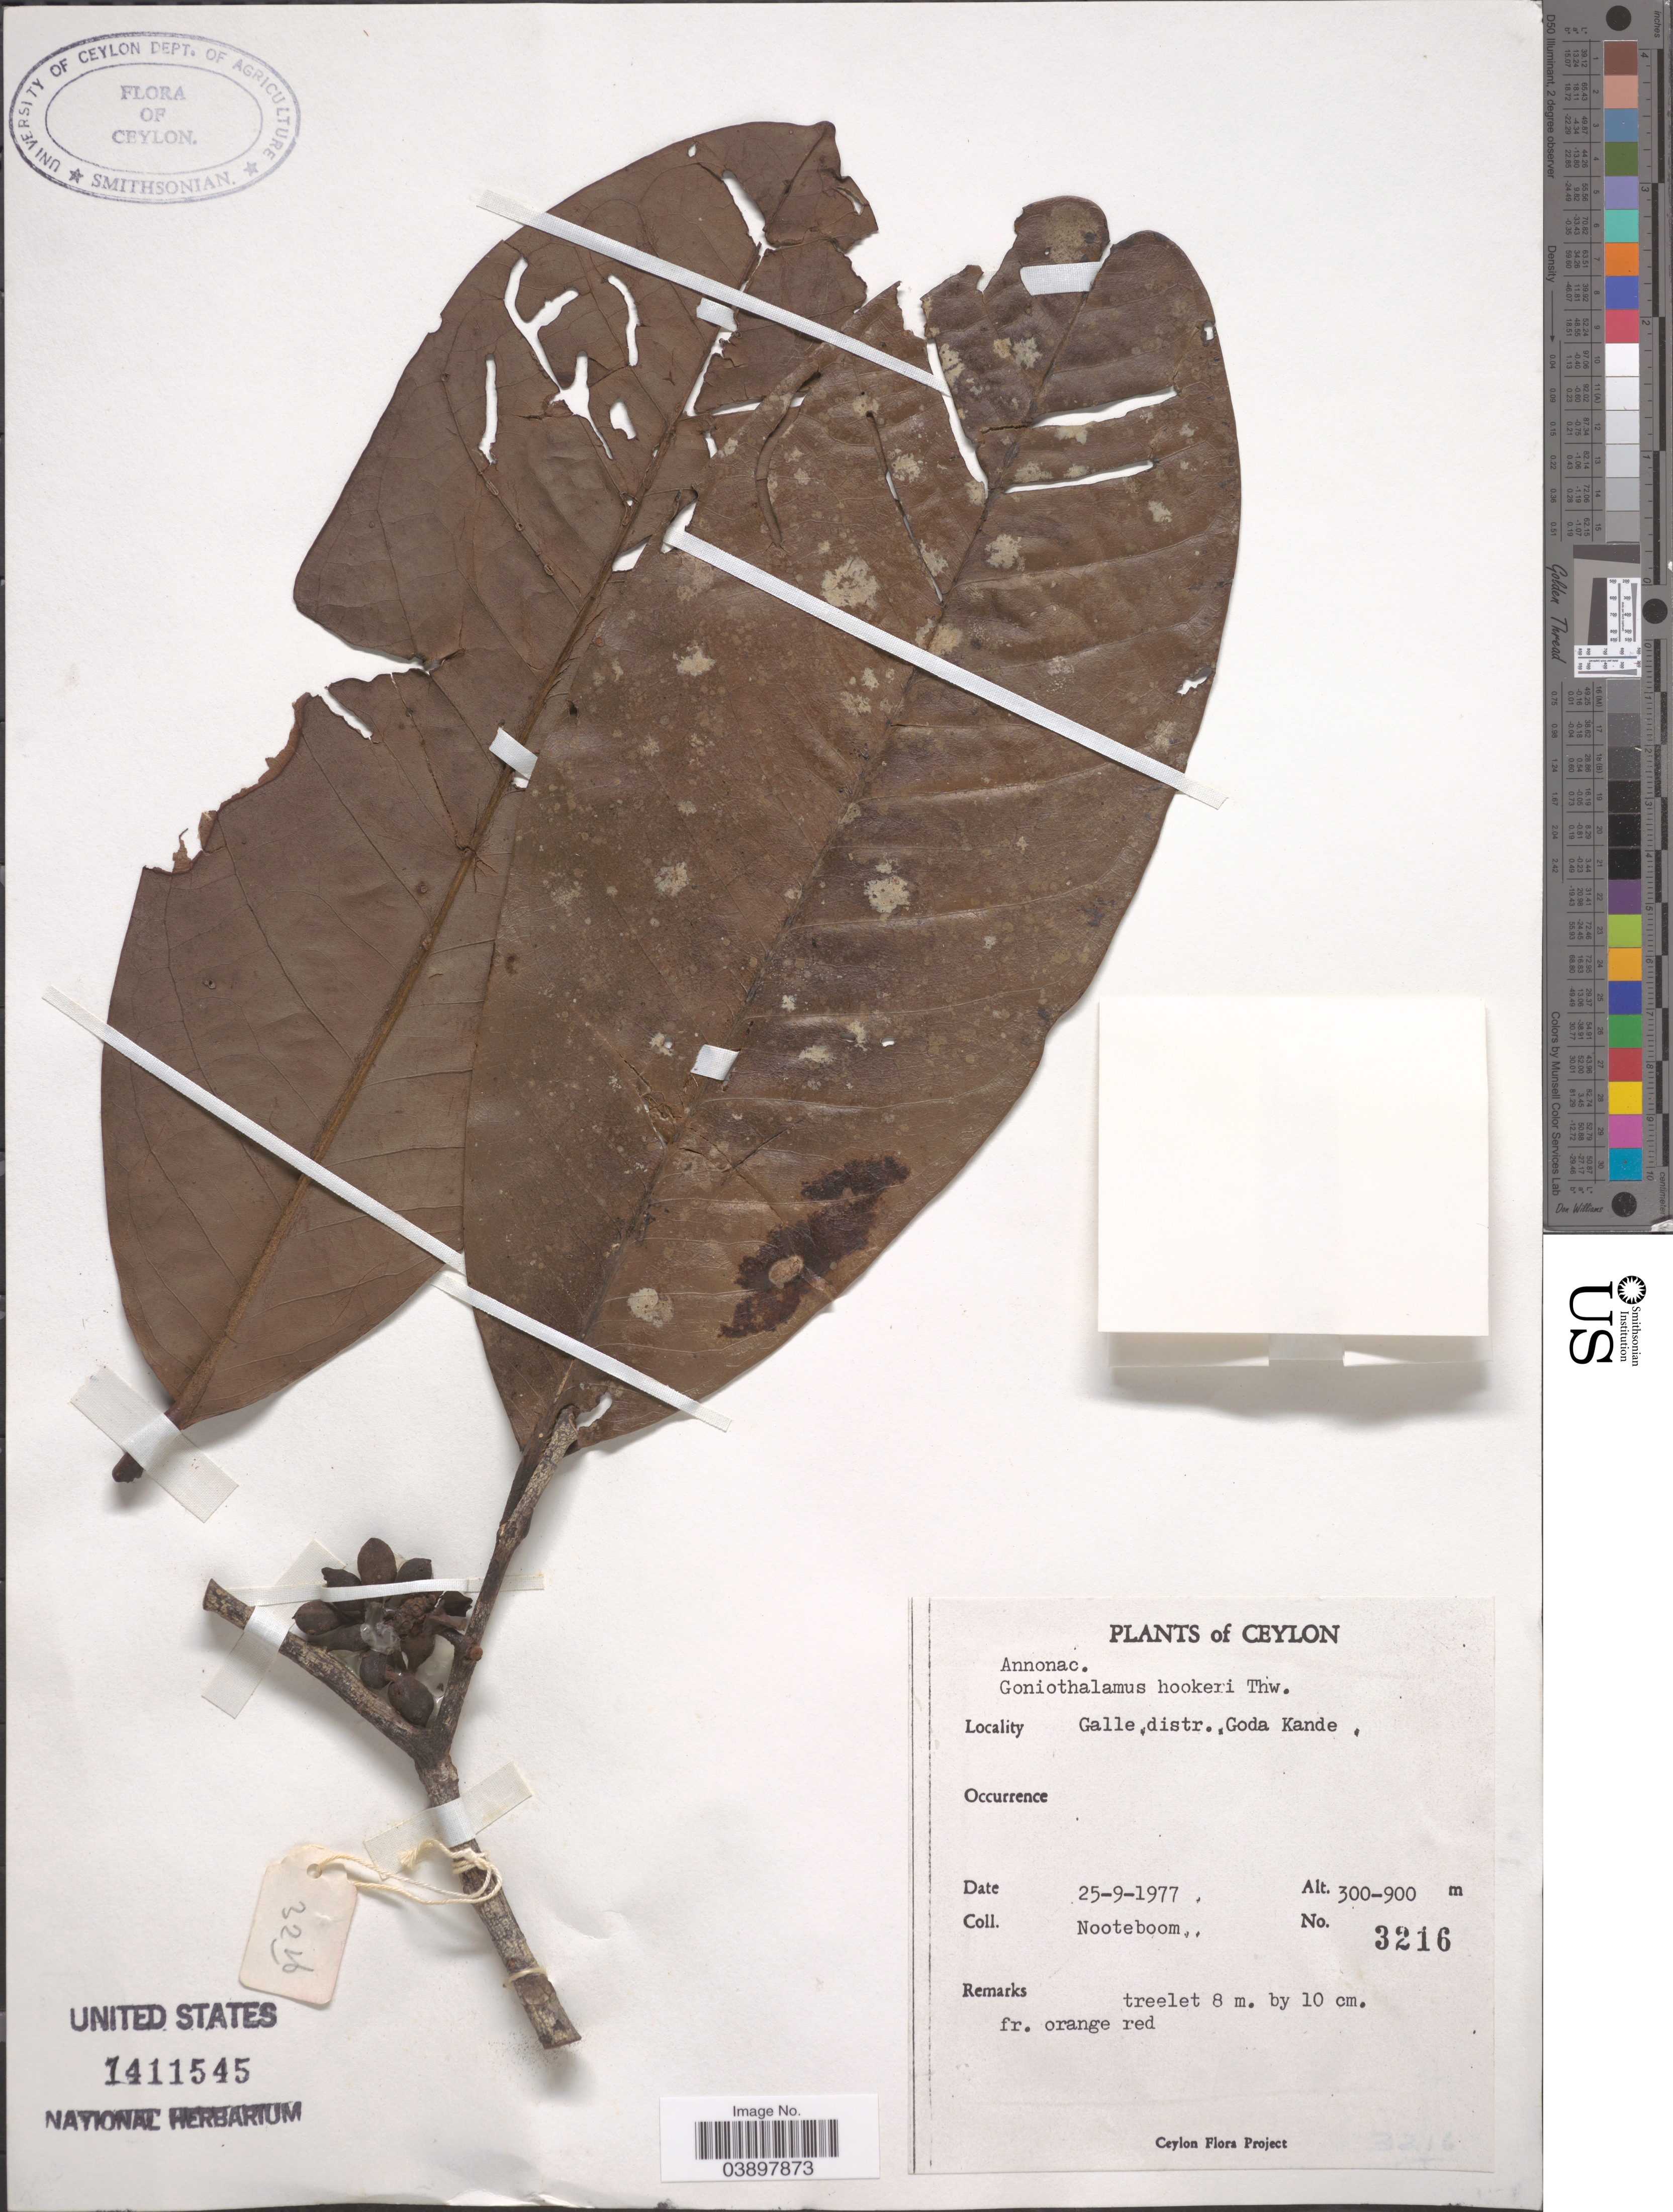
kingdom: Plantae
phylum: Tracheophyta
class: Magnoliopsida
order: Magnoliales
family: Annonaceae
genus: Goniothalamus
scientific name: Goniothalamus hookeri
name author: Thwaites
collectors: Nooteboom, --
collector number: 3216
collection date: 1977-09-25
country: Sri Lanka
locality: Ceylon. Galle distr., Goda Kande.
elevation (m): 300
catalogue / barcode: US 1411545